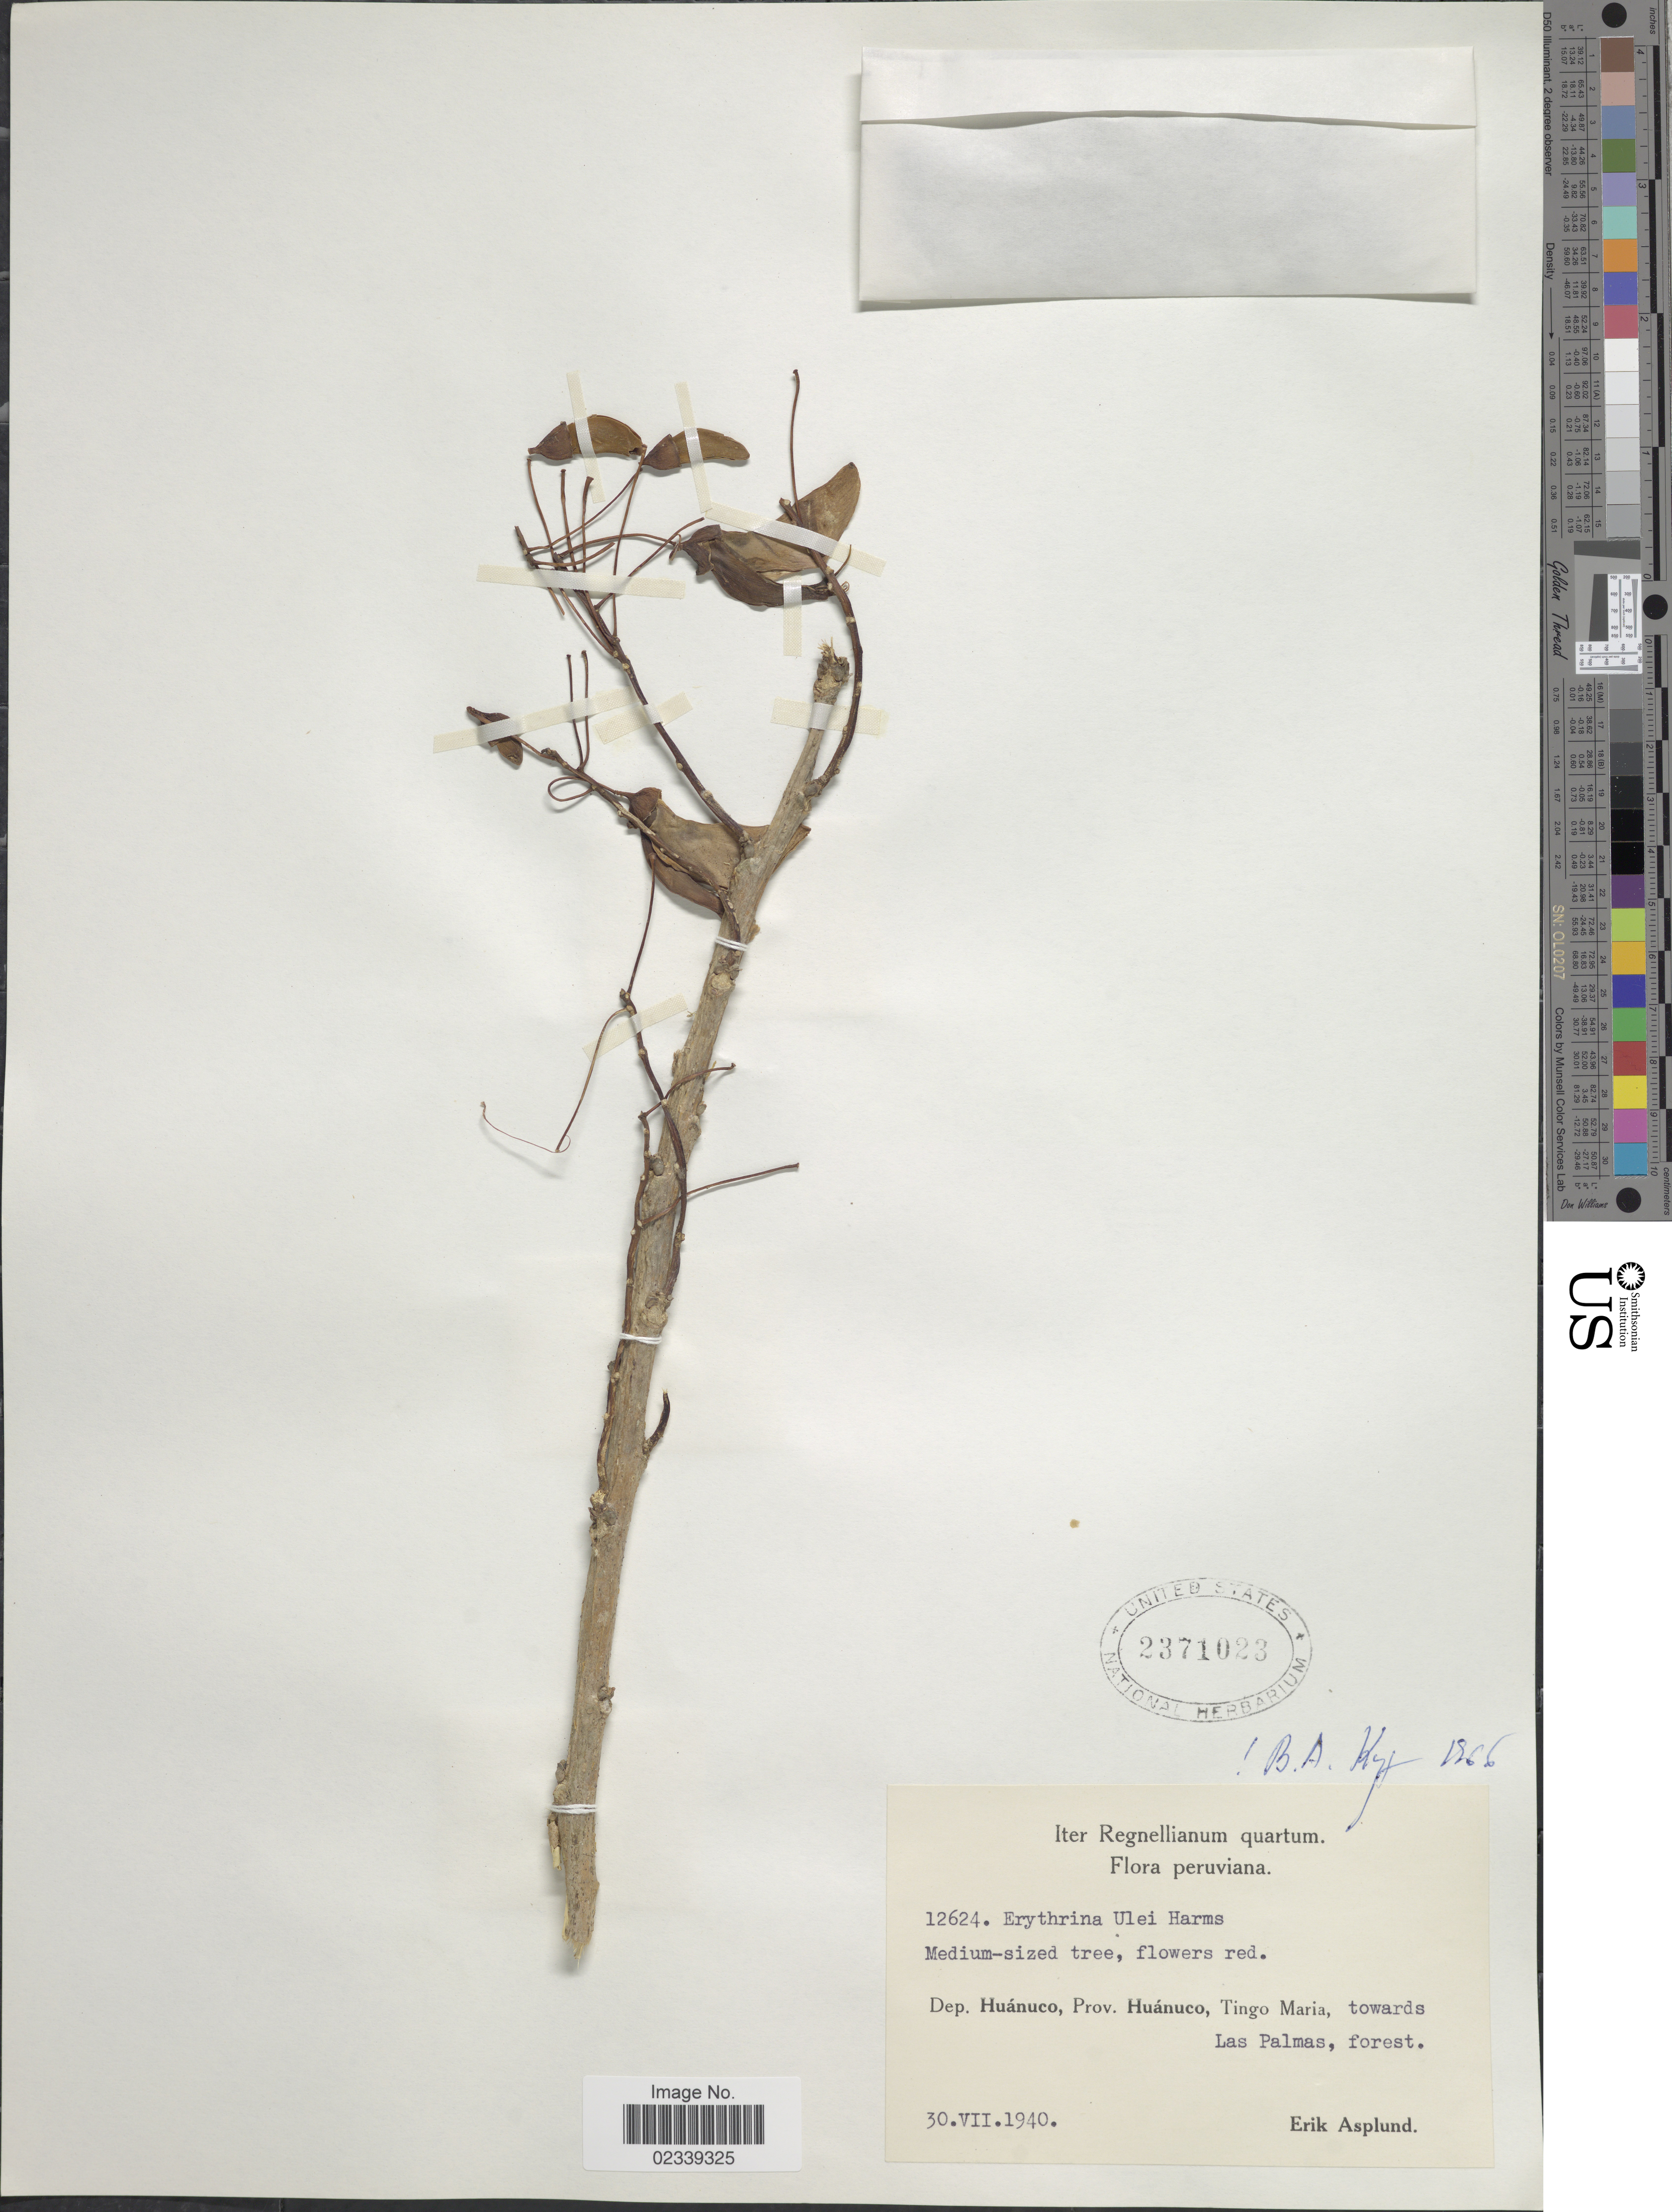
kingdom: Plantae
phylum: Tracheophyta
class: Magnoliopsida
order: Fabales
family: Fabaceae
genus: Erythrina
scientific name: Erythrina ulei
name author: Harms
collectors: E. Asplund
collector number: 12624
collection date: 1940-07-30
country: Peru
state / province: Huánuco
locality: Iter Regnellum quartum, peruviana, Dep. Huanuco, Tingo Maria, towards Las Palmas.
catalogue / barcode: US 2371023